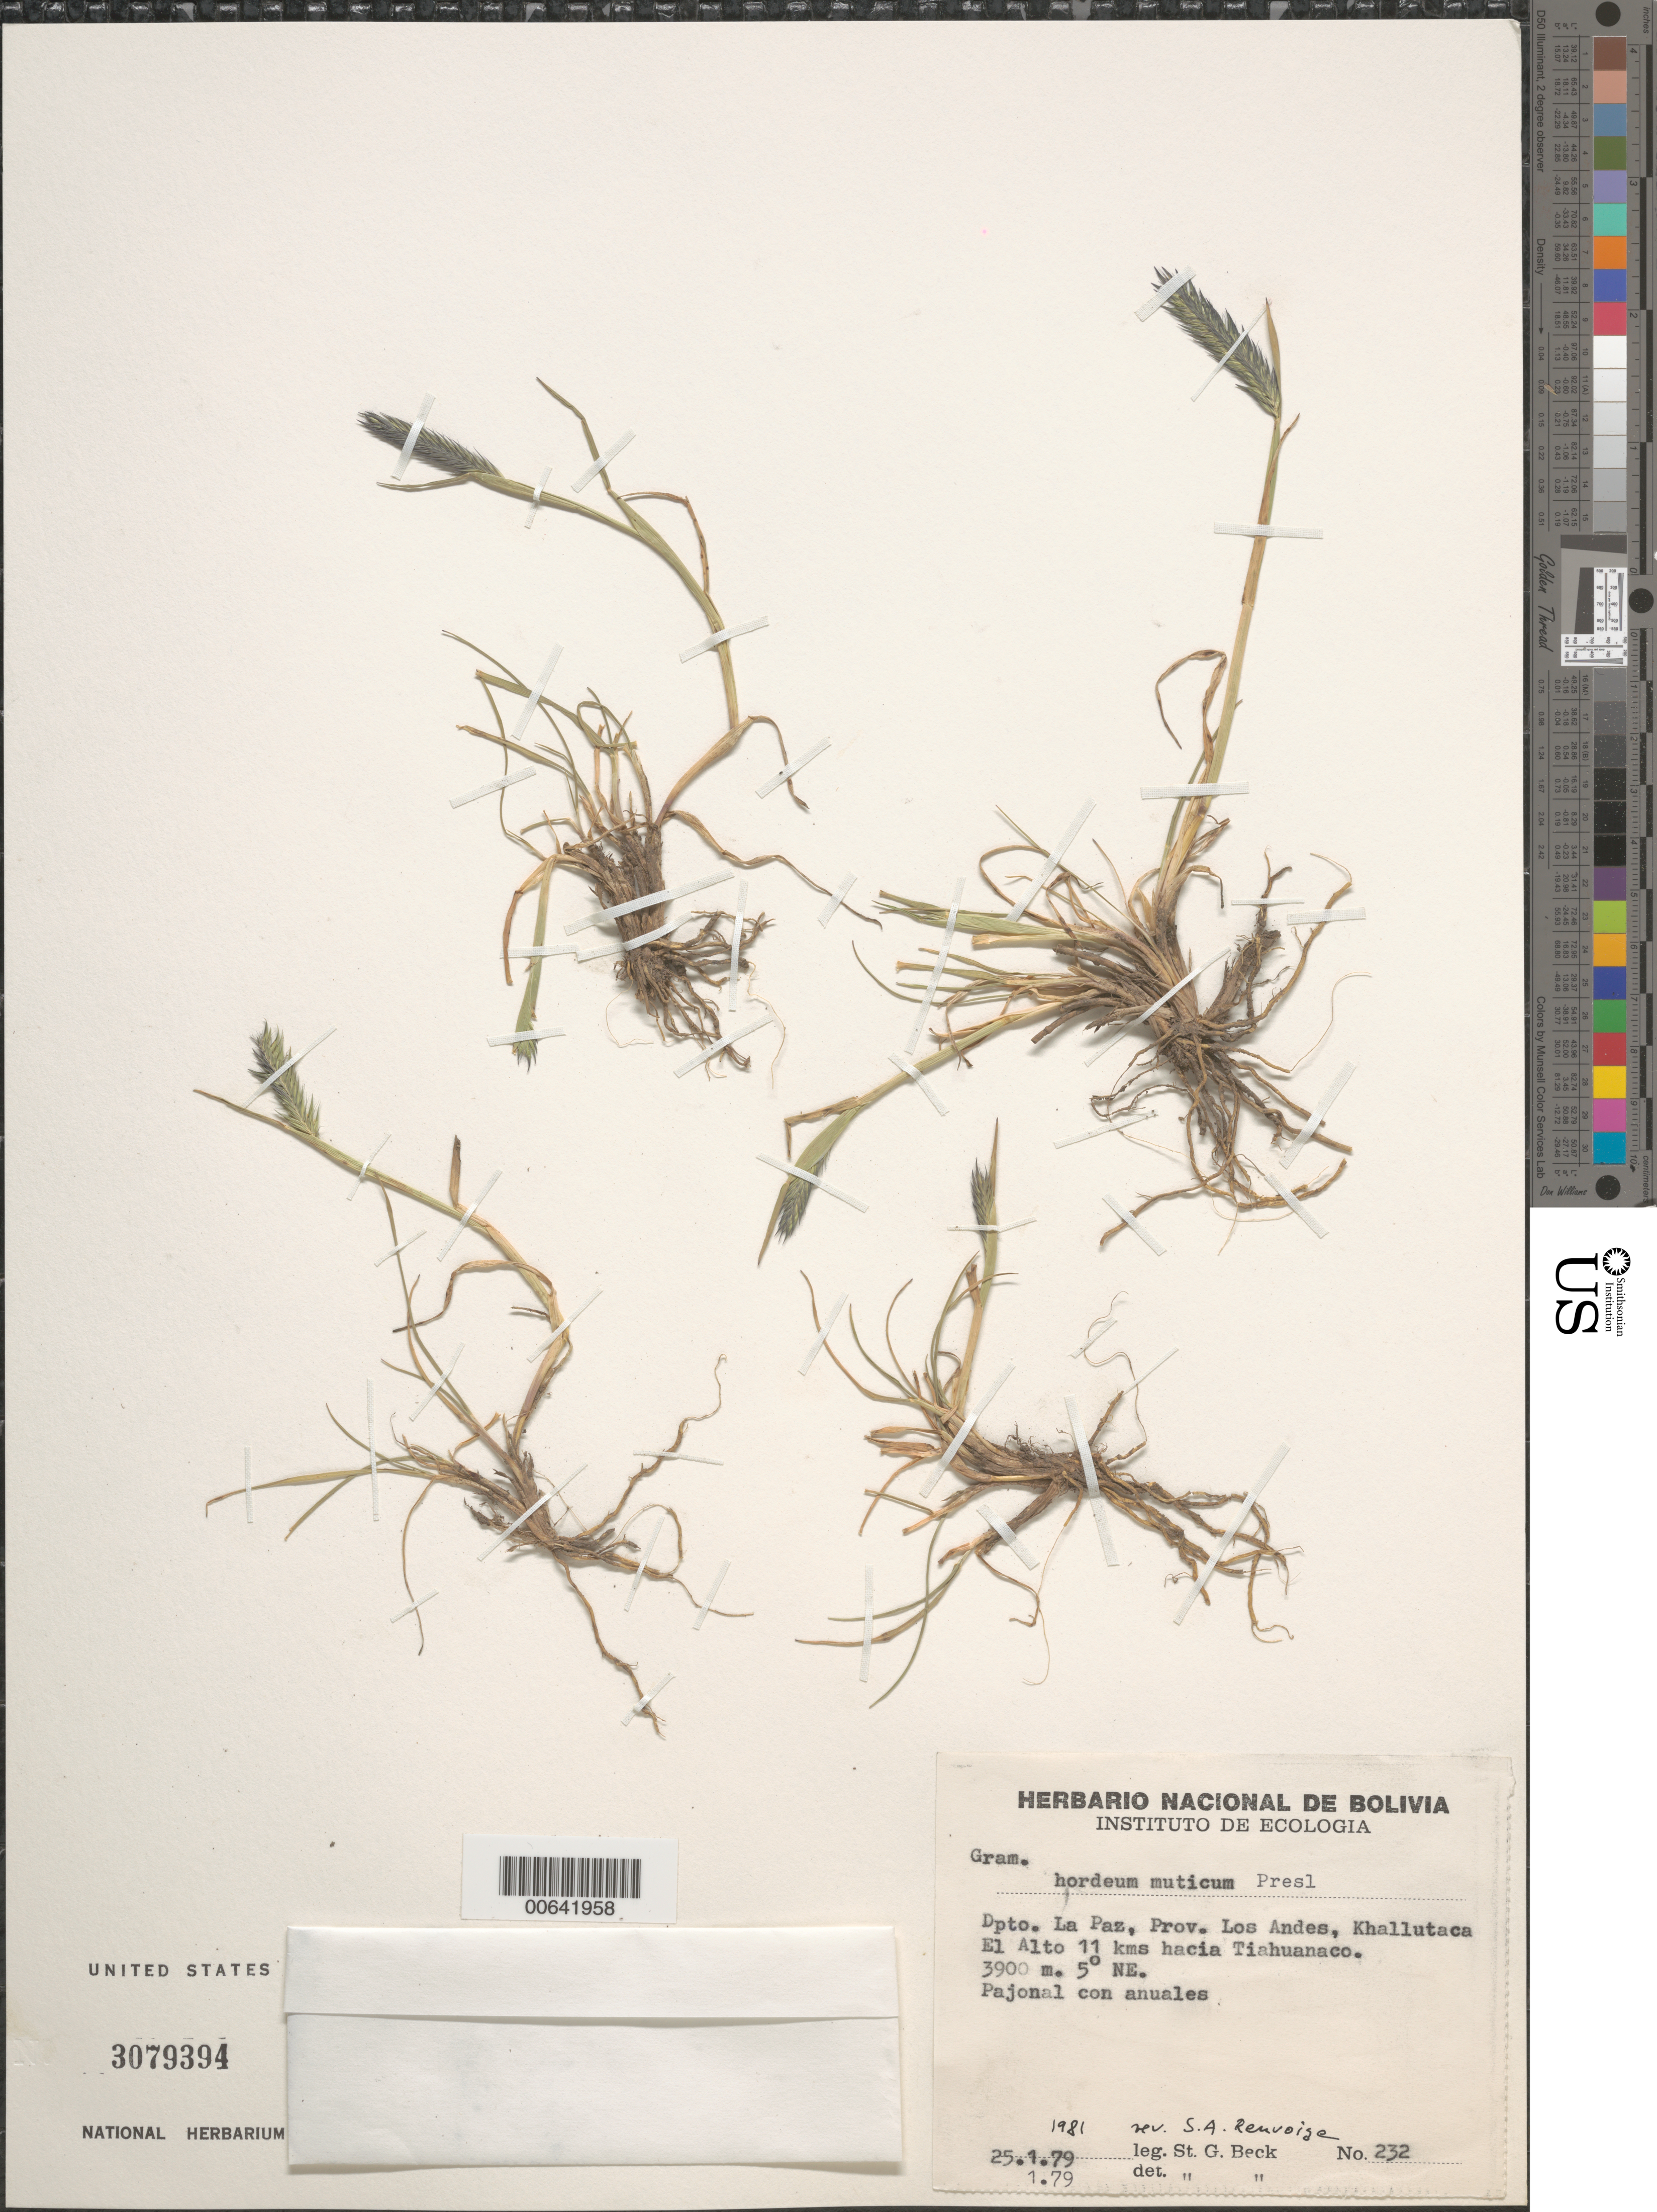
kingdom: Plantae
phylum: Tracheophyta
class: Liliopsida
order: Poales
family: Poaceae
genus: Hordeum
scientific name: Hordeum muticum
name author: J. Presl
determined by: Renvoize, S. A.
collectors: S. G. Beck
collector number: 232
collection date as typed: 25 Jan 1979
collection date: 1979-01-25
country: Bolivia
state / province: La Paz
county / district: Los Andes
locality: Khallutaca. El Alto 11 km Hacia Tiahuanaco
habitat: Pajonal co hierbas anuales.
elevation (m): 3900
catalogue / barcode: US 3079394